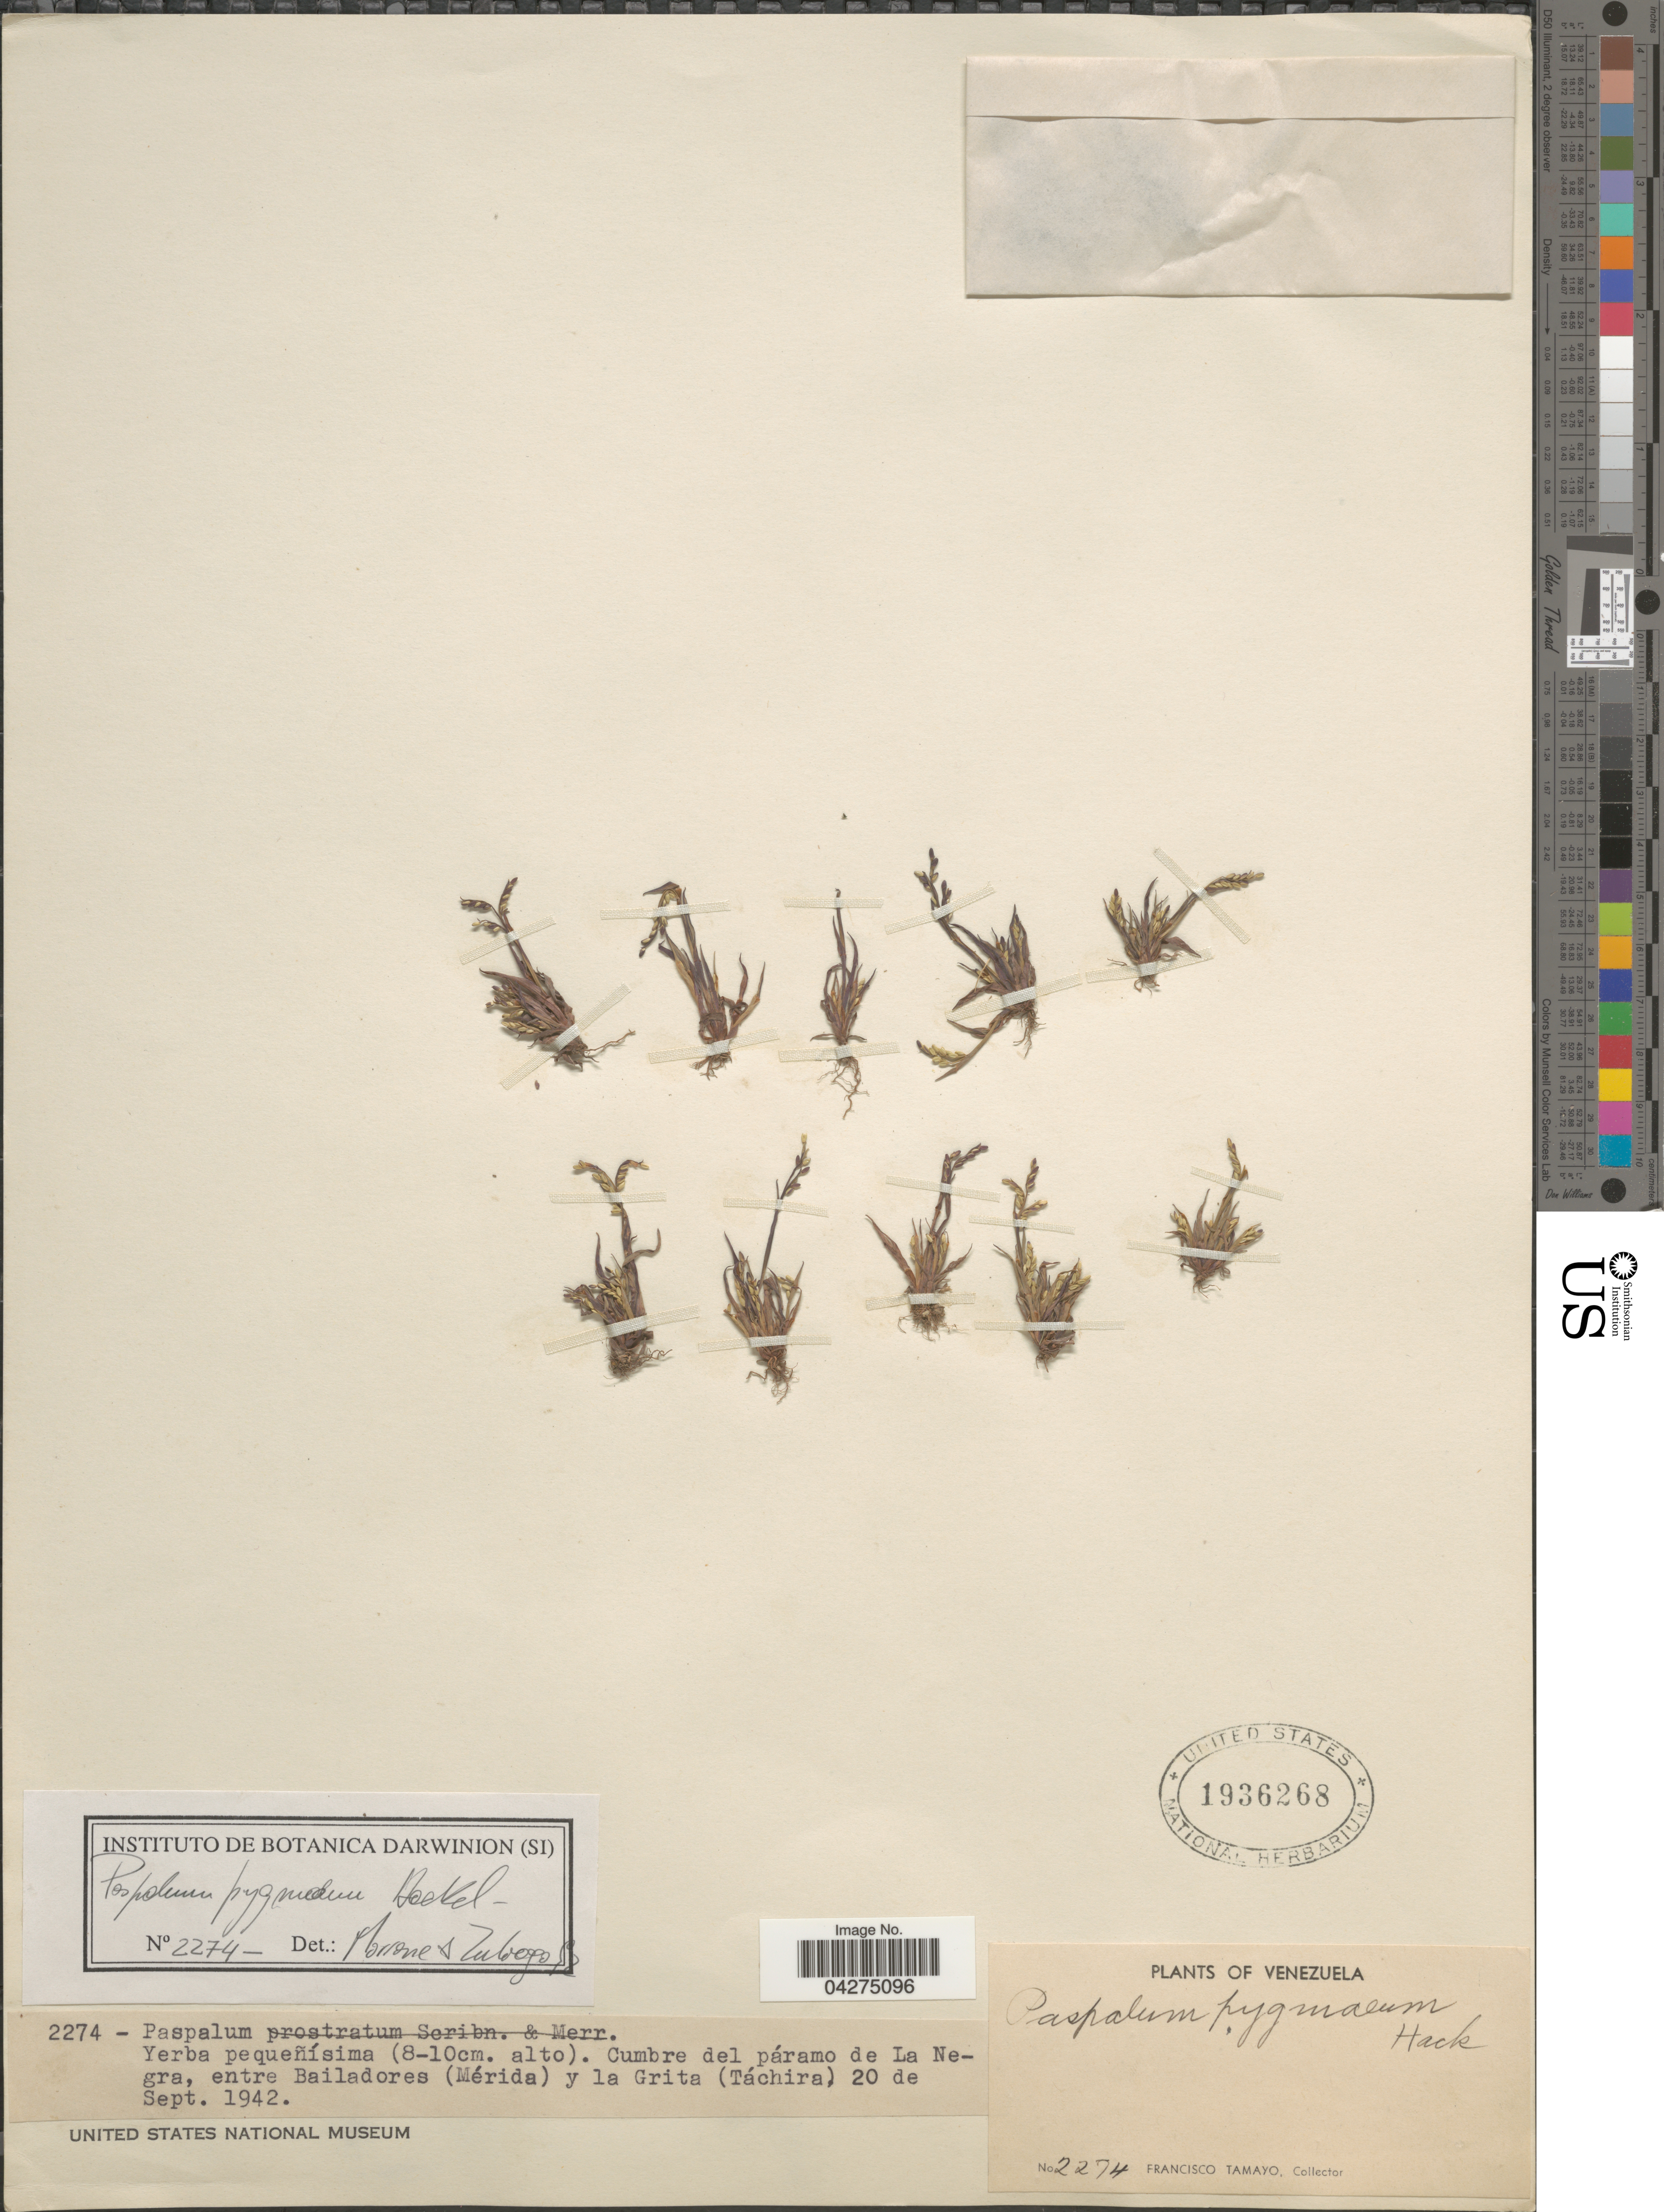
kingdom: Plantae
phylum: Tracheophyta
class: Liliopsida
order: Poales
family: Poaceae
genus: Paspalum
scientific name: Paspalum pygmaeum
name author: Hack.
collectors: F. Tamayo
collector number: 2274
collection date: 1942-09-20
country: Venezuela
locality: Cumbre del páramo de La Negra, entre Bailadores (Mérida) y la Grita (Táchira).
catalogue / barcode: US 1936268